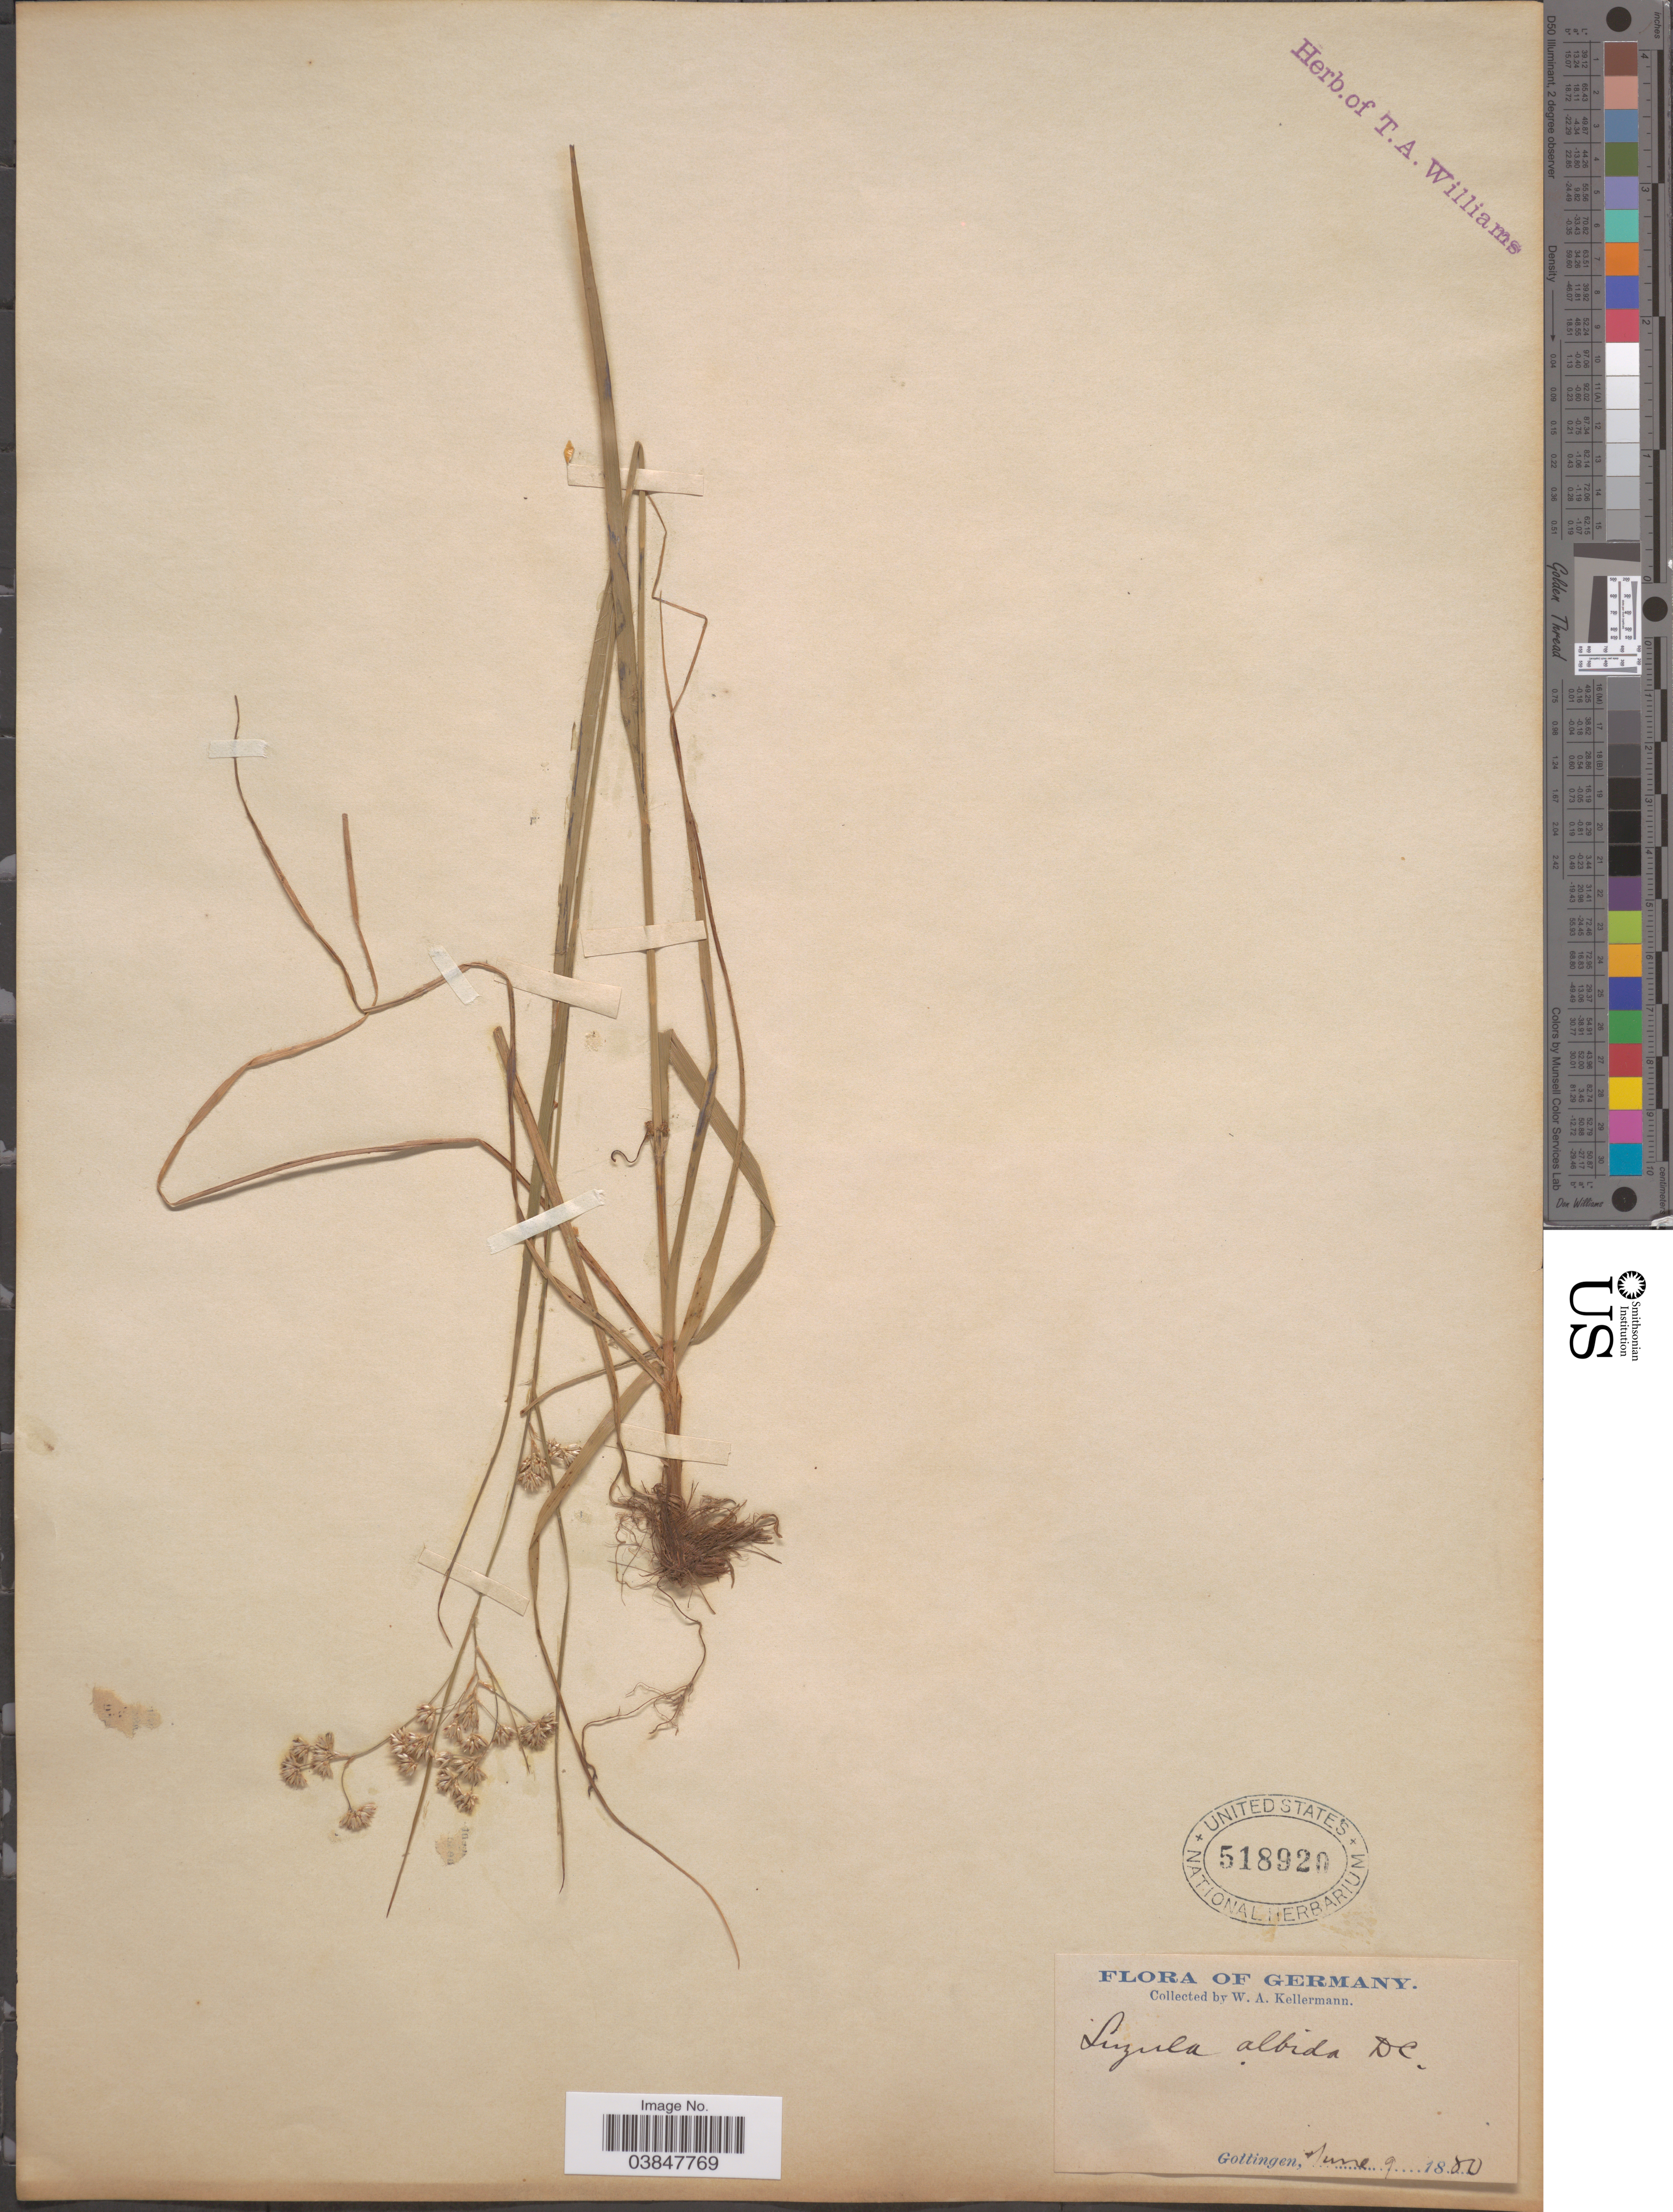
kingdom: Plantae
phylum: Tracheophyta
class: Liliopsida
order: Poales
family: Juncaceae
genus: Luzula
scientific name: Luzula albida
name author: (Hoffm.) DC.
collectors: W. Kellerman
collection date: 1880-06-09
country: Germany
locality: Gottingen.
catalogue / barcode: US 518920